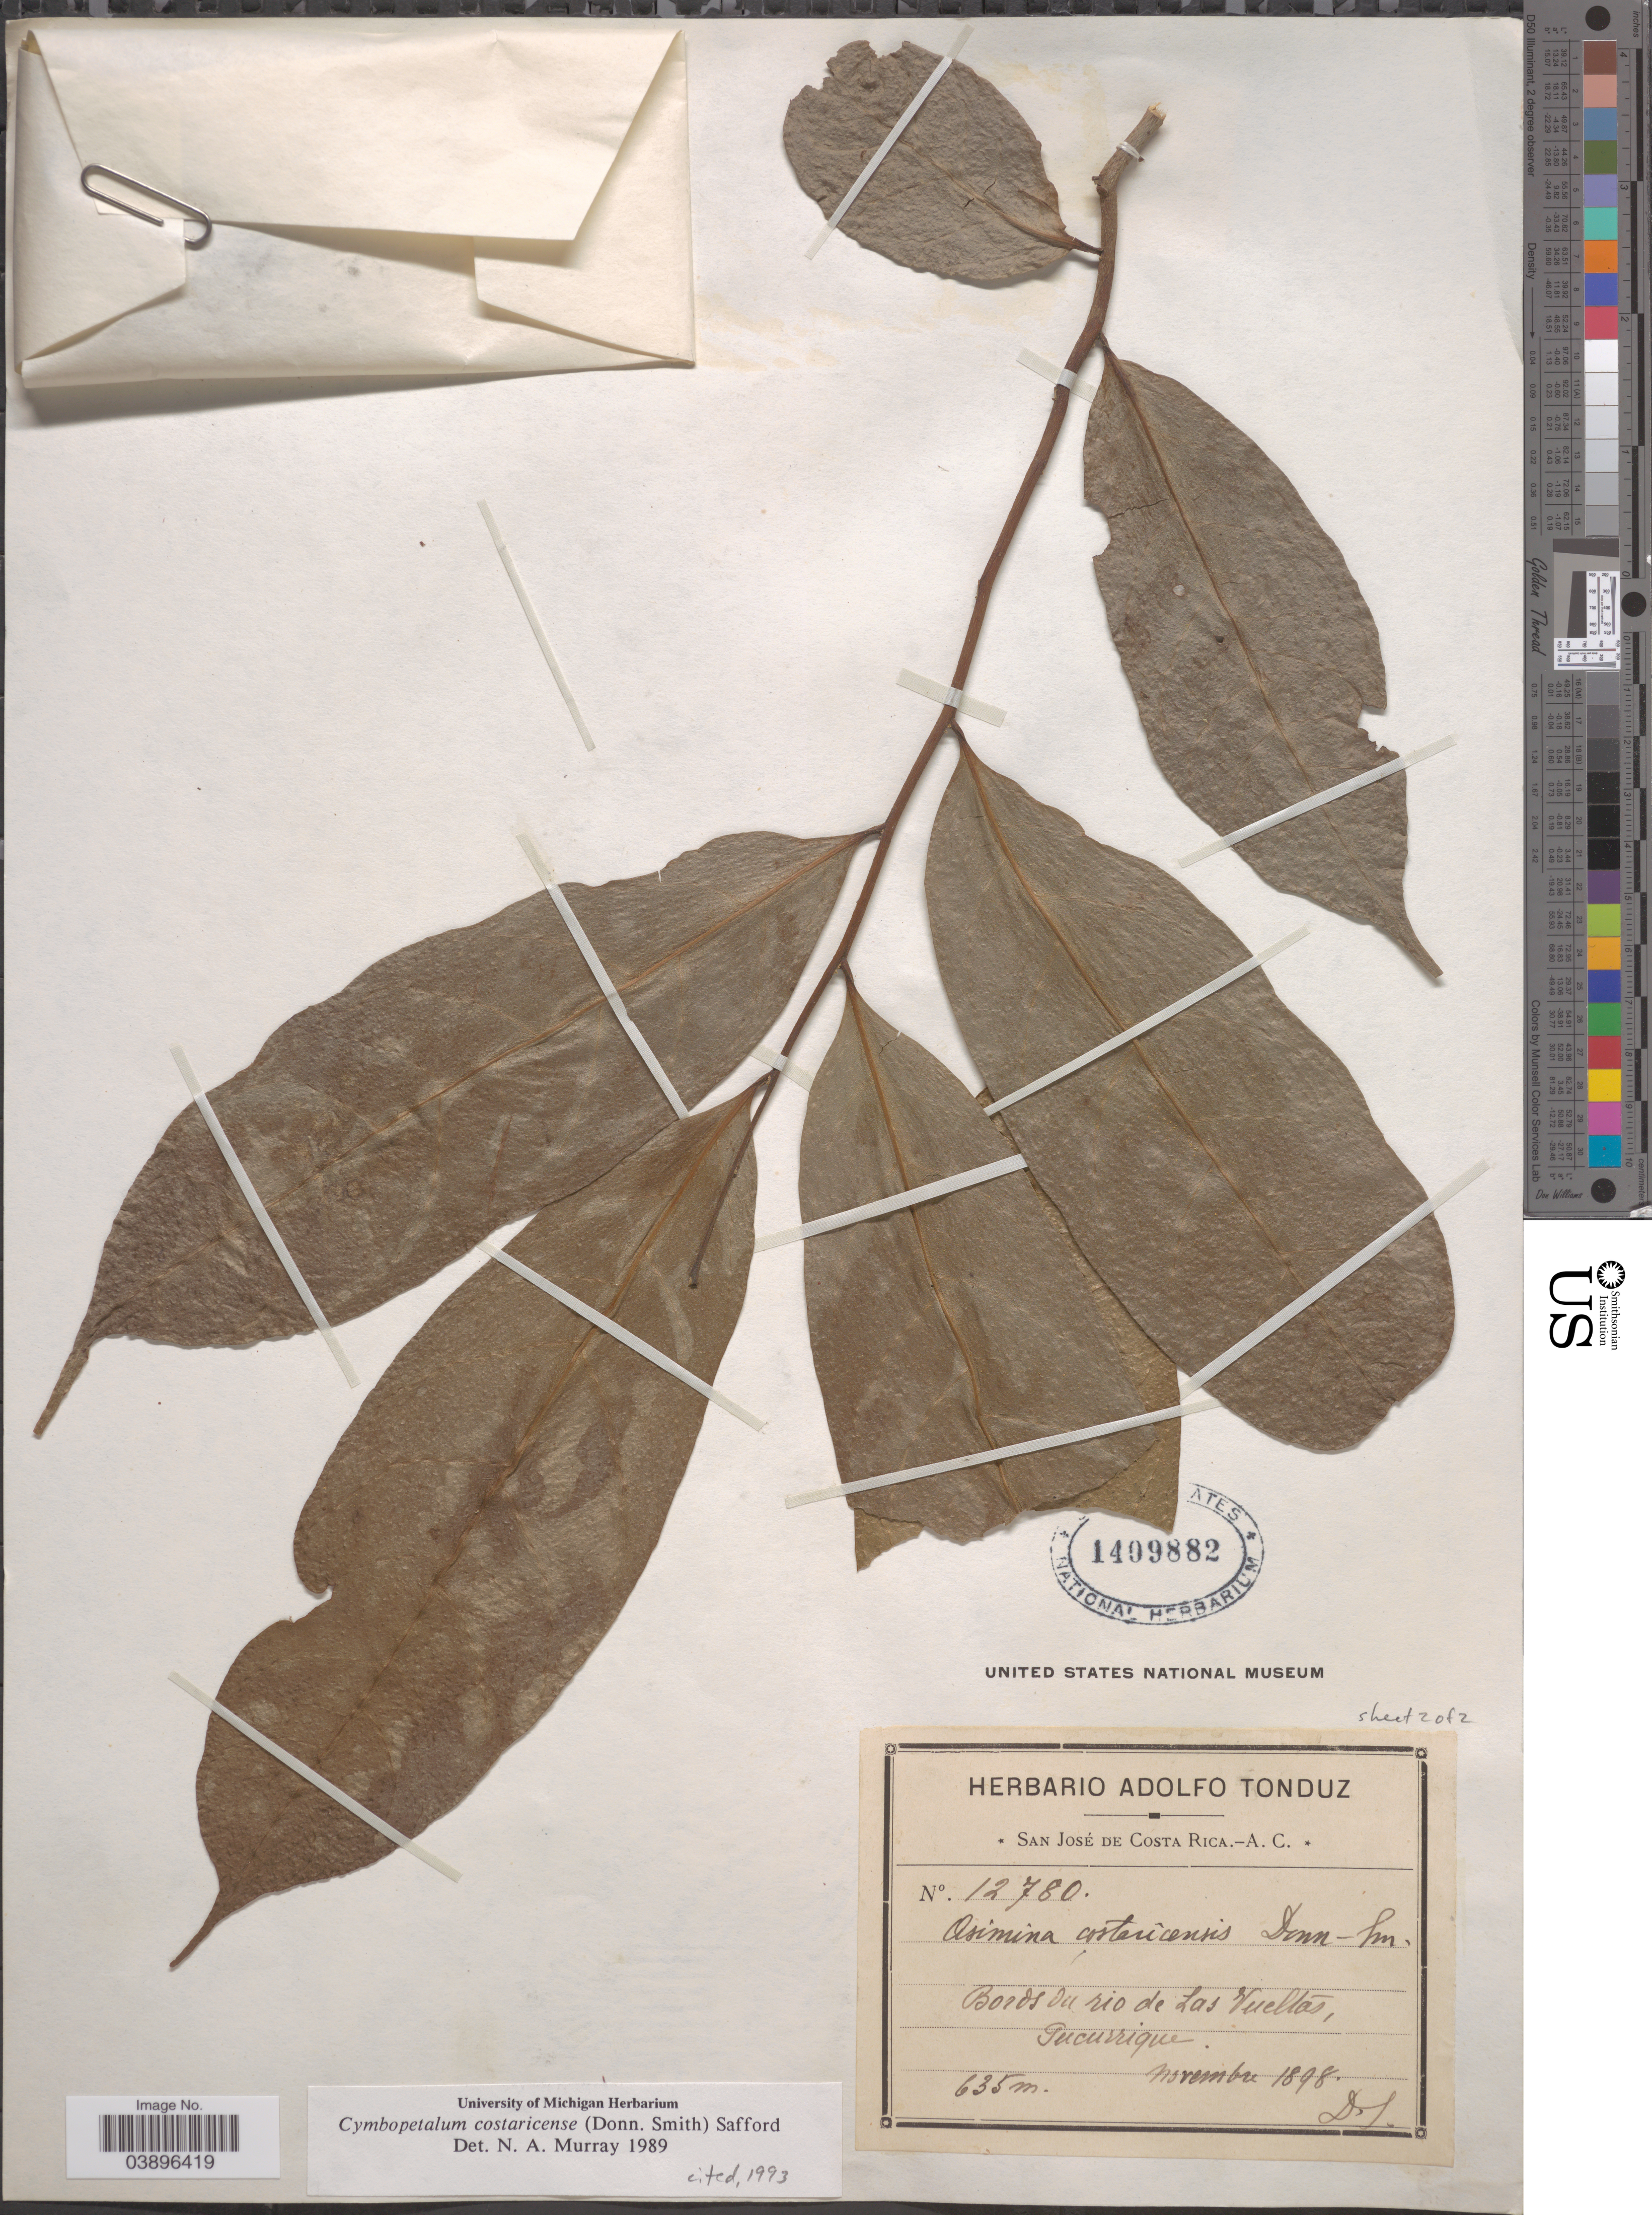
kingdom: Plantae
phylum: Tracheophyta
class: Magnoliopsida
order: Magnoliales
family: Annonaceae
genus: Cymbopetalum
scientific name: Cymbopetalum costaricense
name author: (Donn. Sm.) R.E. Fr.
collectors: D. S.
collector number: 12780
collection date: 1898-11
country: Costa Rica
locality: Bords du rio Las Vueltas, Tucurrique.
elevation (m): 635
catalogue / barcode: US 1409882